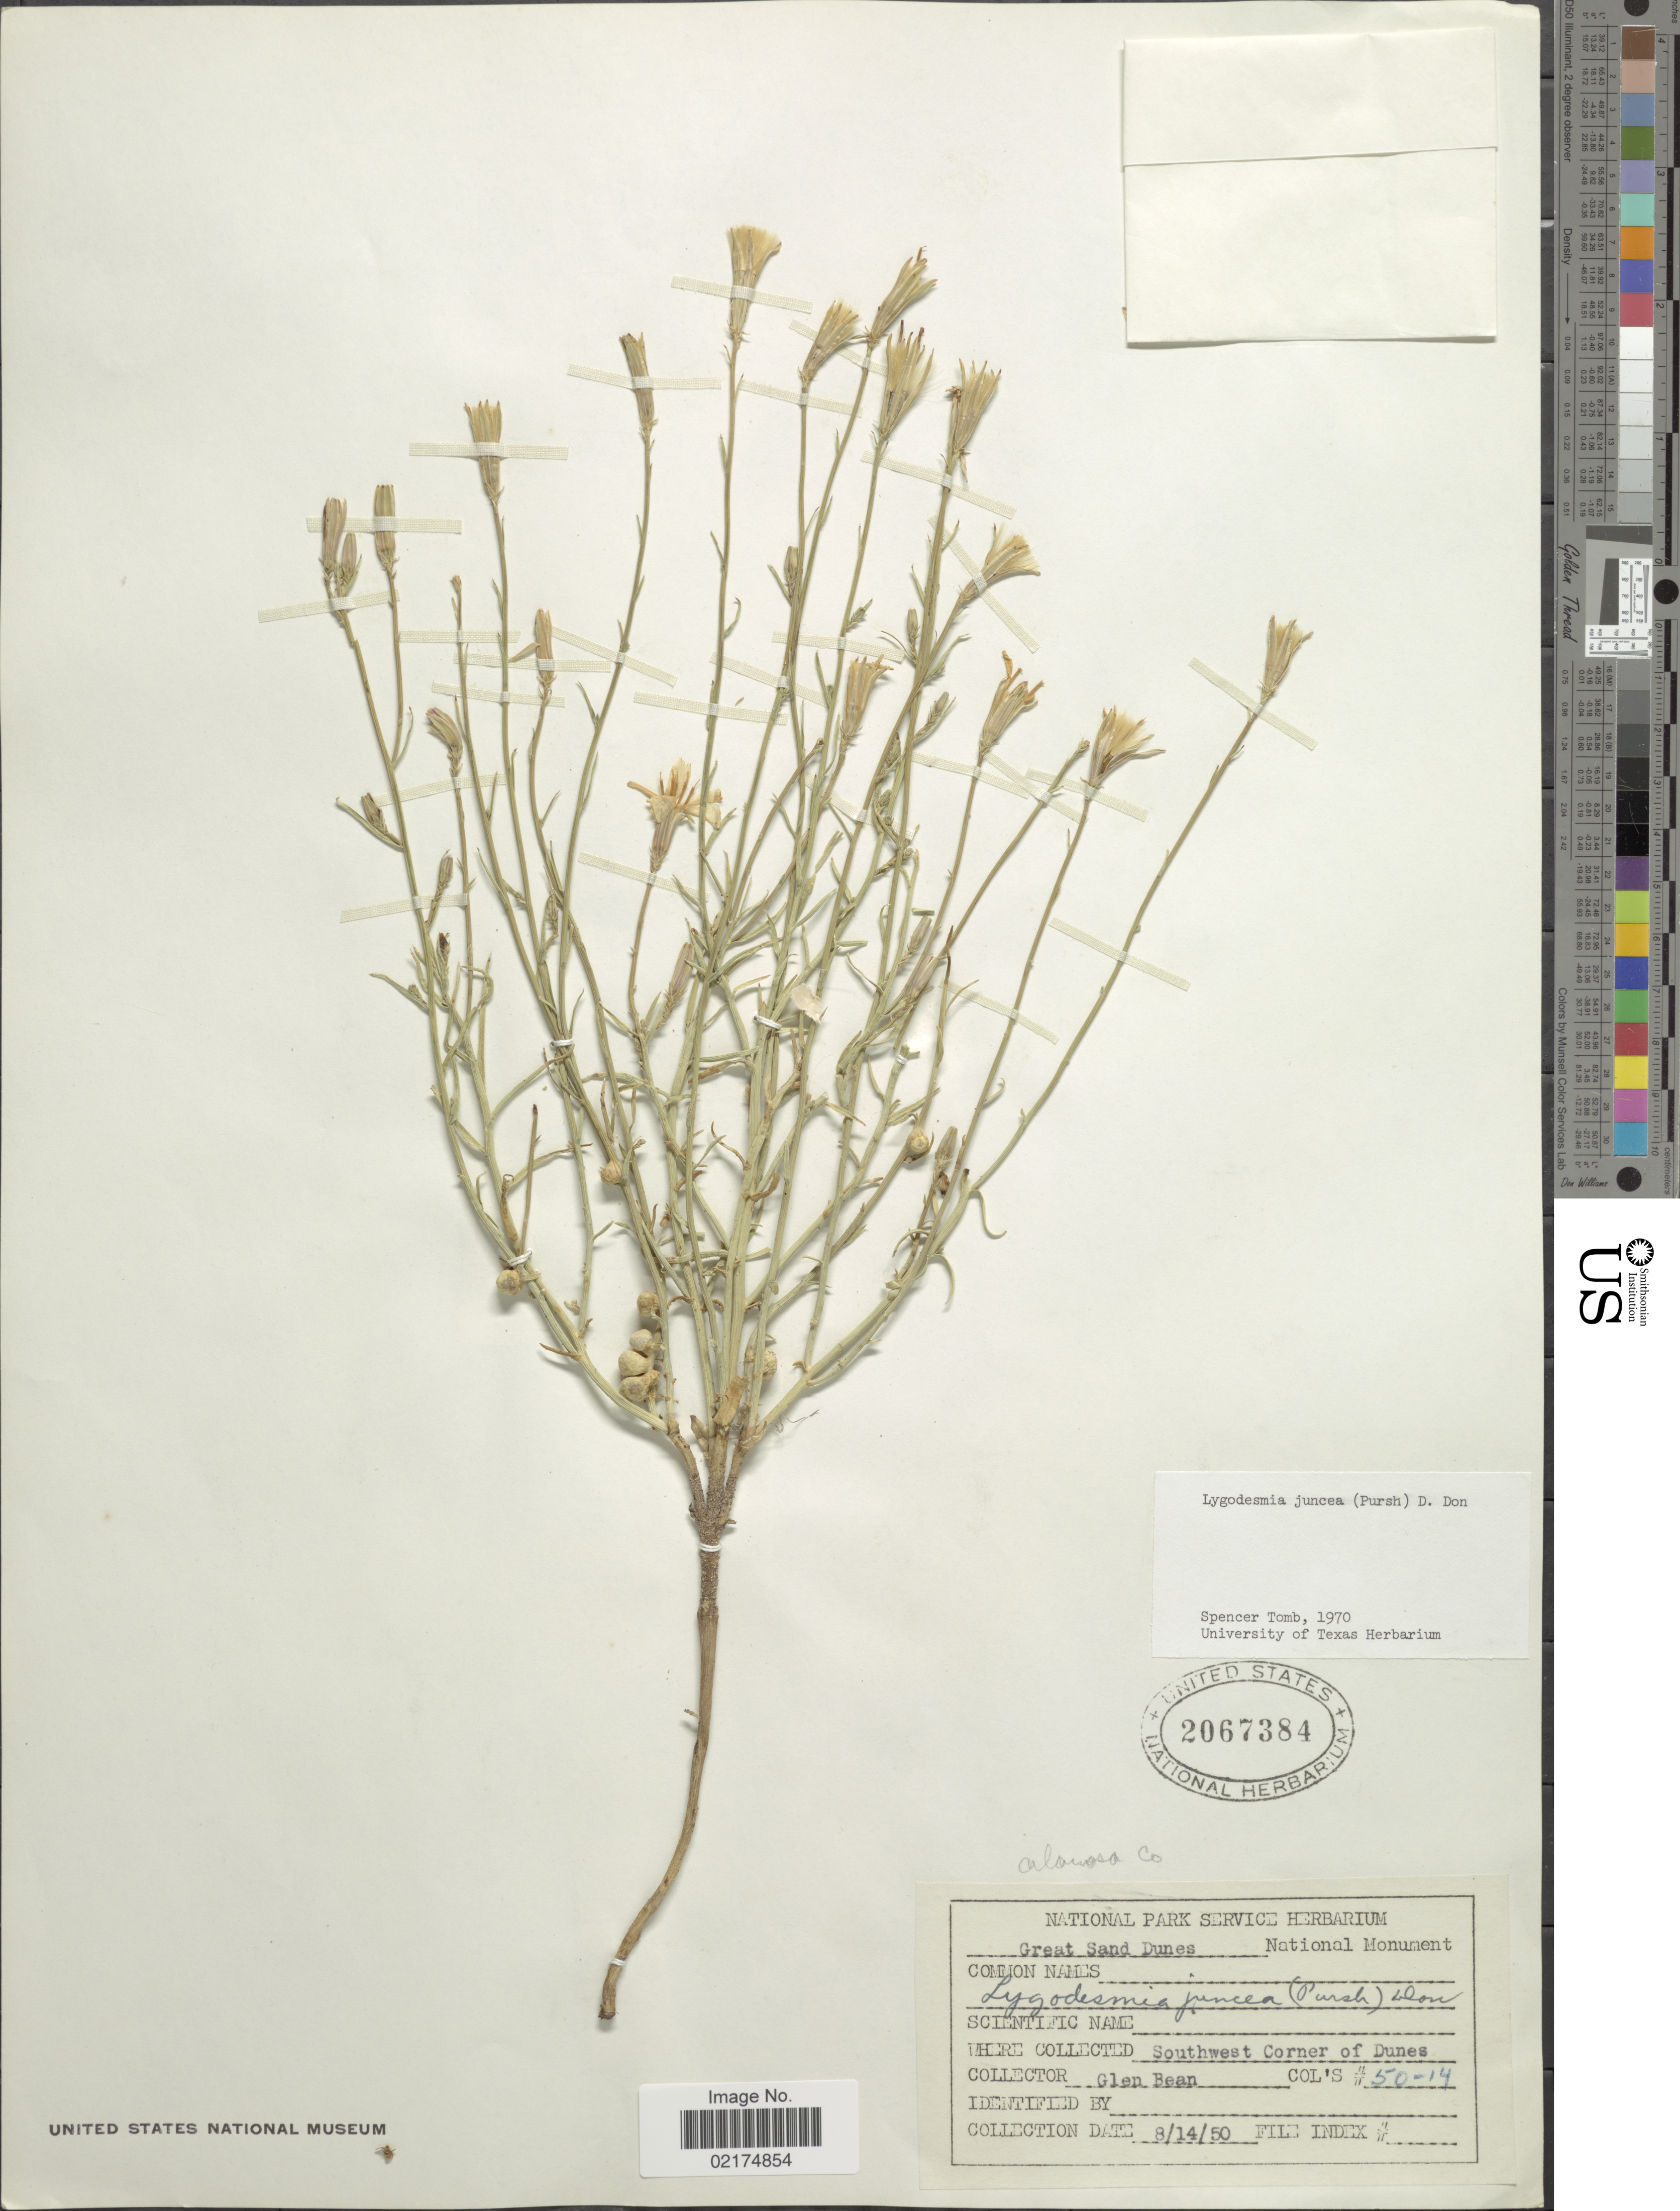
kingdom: Plantae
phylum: Tracheophyta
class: Magnoliopsida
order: Asterales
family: Asteraceae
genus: Lygodesmia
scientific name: Lygodesmia juncea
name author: D. Don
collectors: G. Bean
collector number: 50-14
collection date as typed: Transcribed d/m/y: 14/8/50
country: United States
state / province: Colorado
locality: Southwest Corner of Dunes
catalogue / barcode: US 2067384